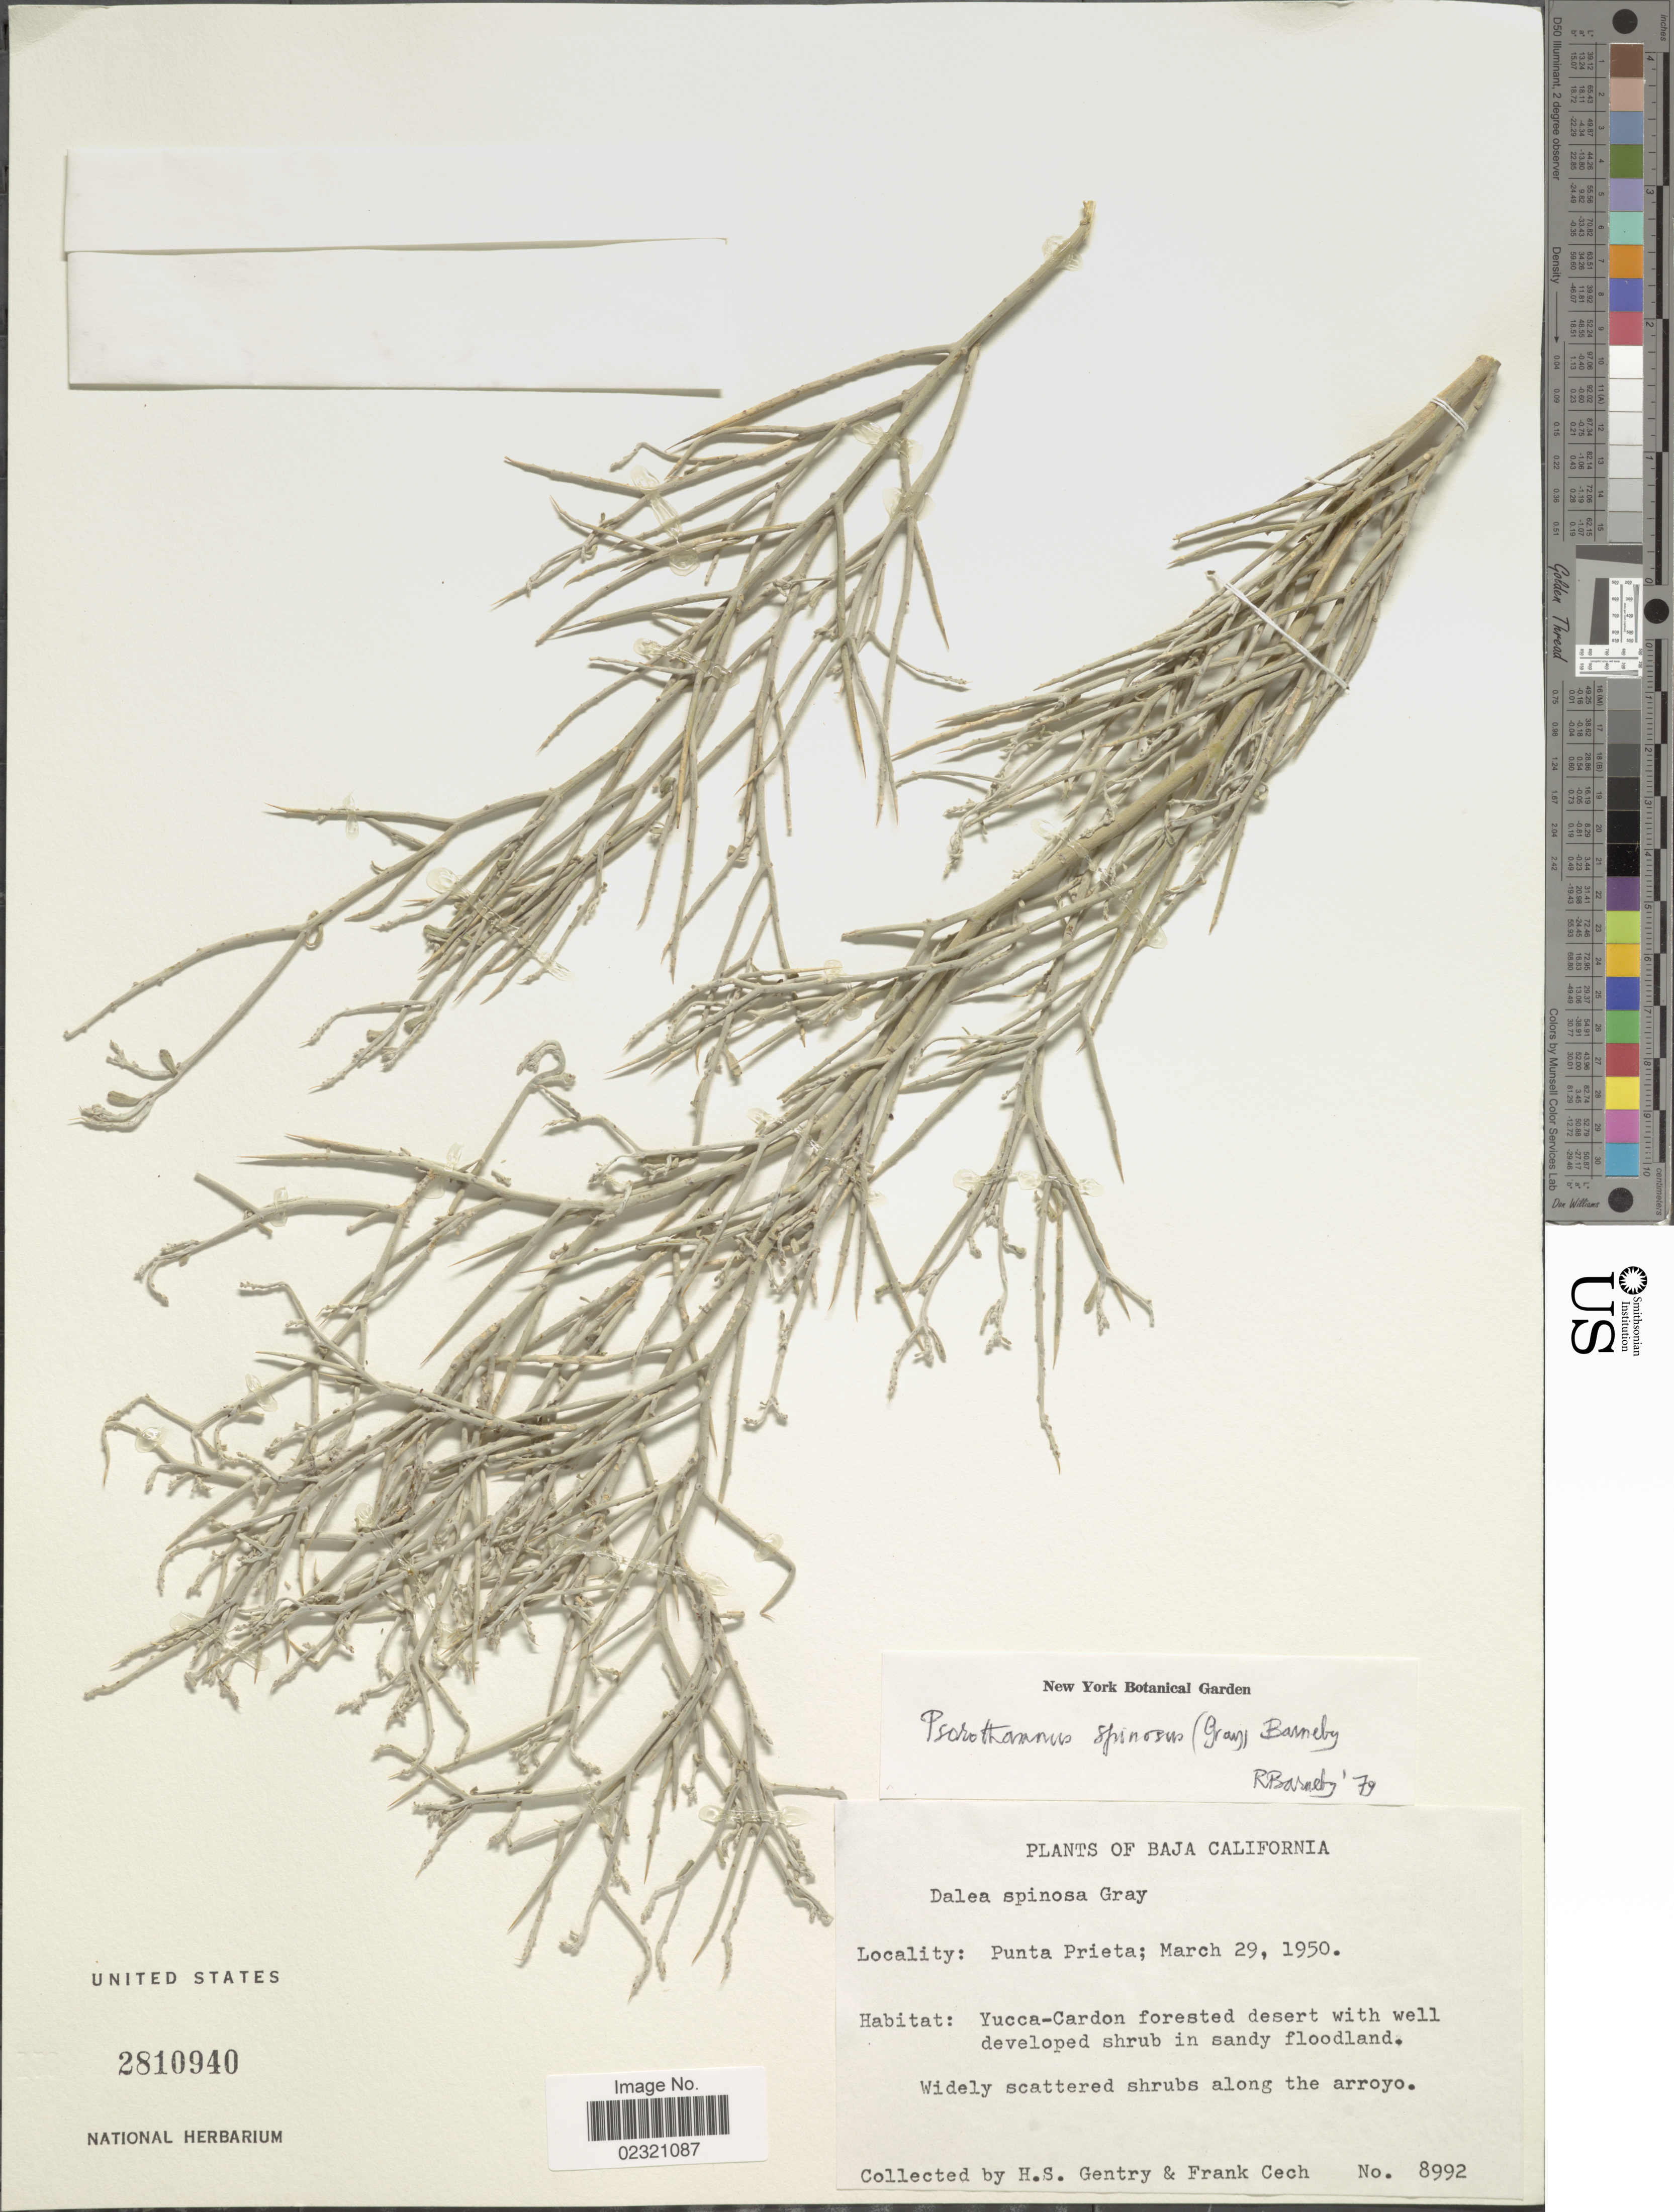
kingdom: Plantae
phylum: Tracheophyta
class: Magnoliopsida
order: Fabales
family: Fabaceae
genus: Psorothamnus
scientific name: Psorothamnus spinosus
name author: (A. Gray) Barneby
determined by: Barneby, Rupert C., (NY)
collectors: H. S. Gentry & F. Cech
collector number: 8992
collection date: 1950-03-29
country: Mexico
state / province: Baja California Norte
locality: Punta Prieta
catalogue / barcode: US 2810940